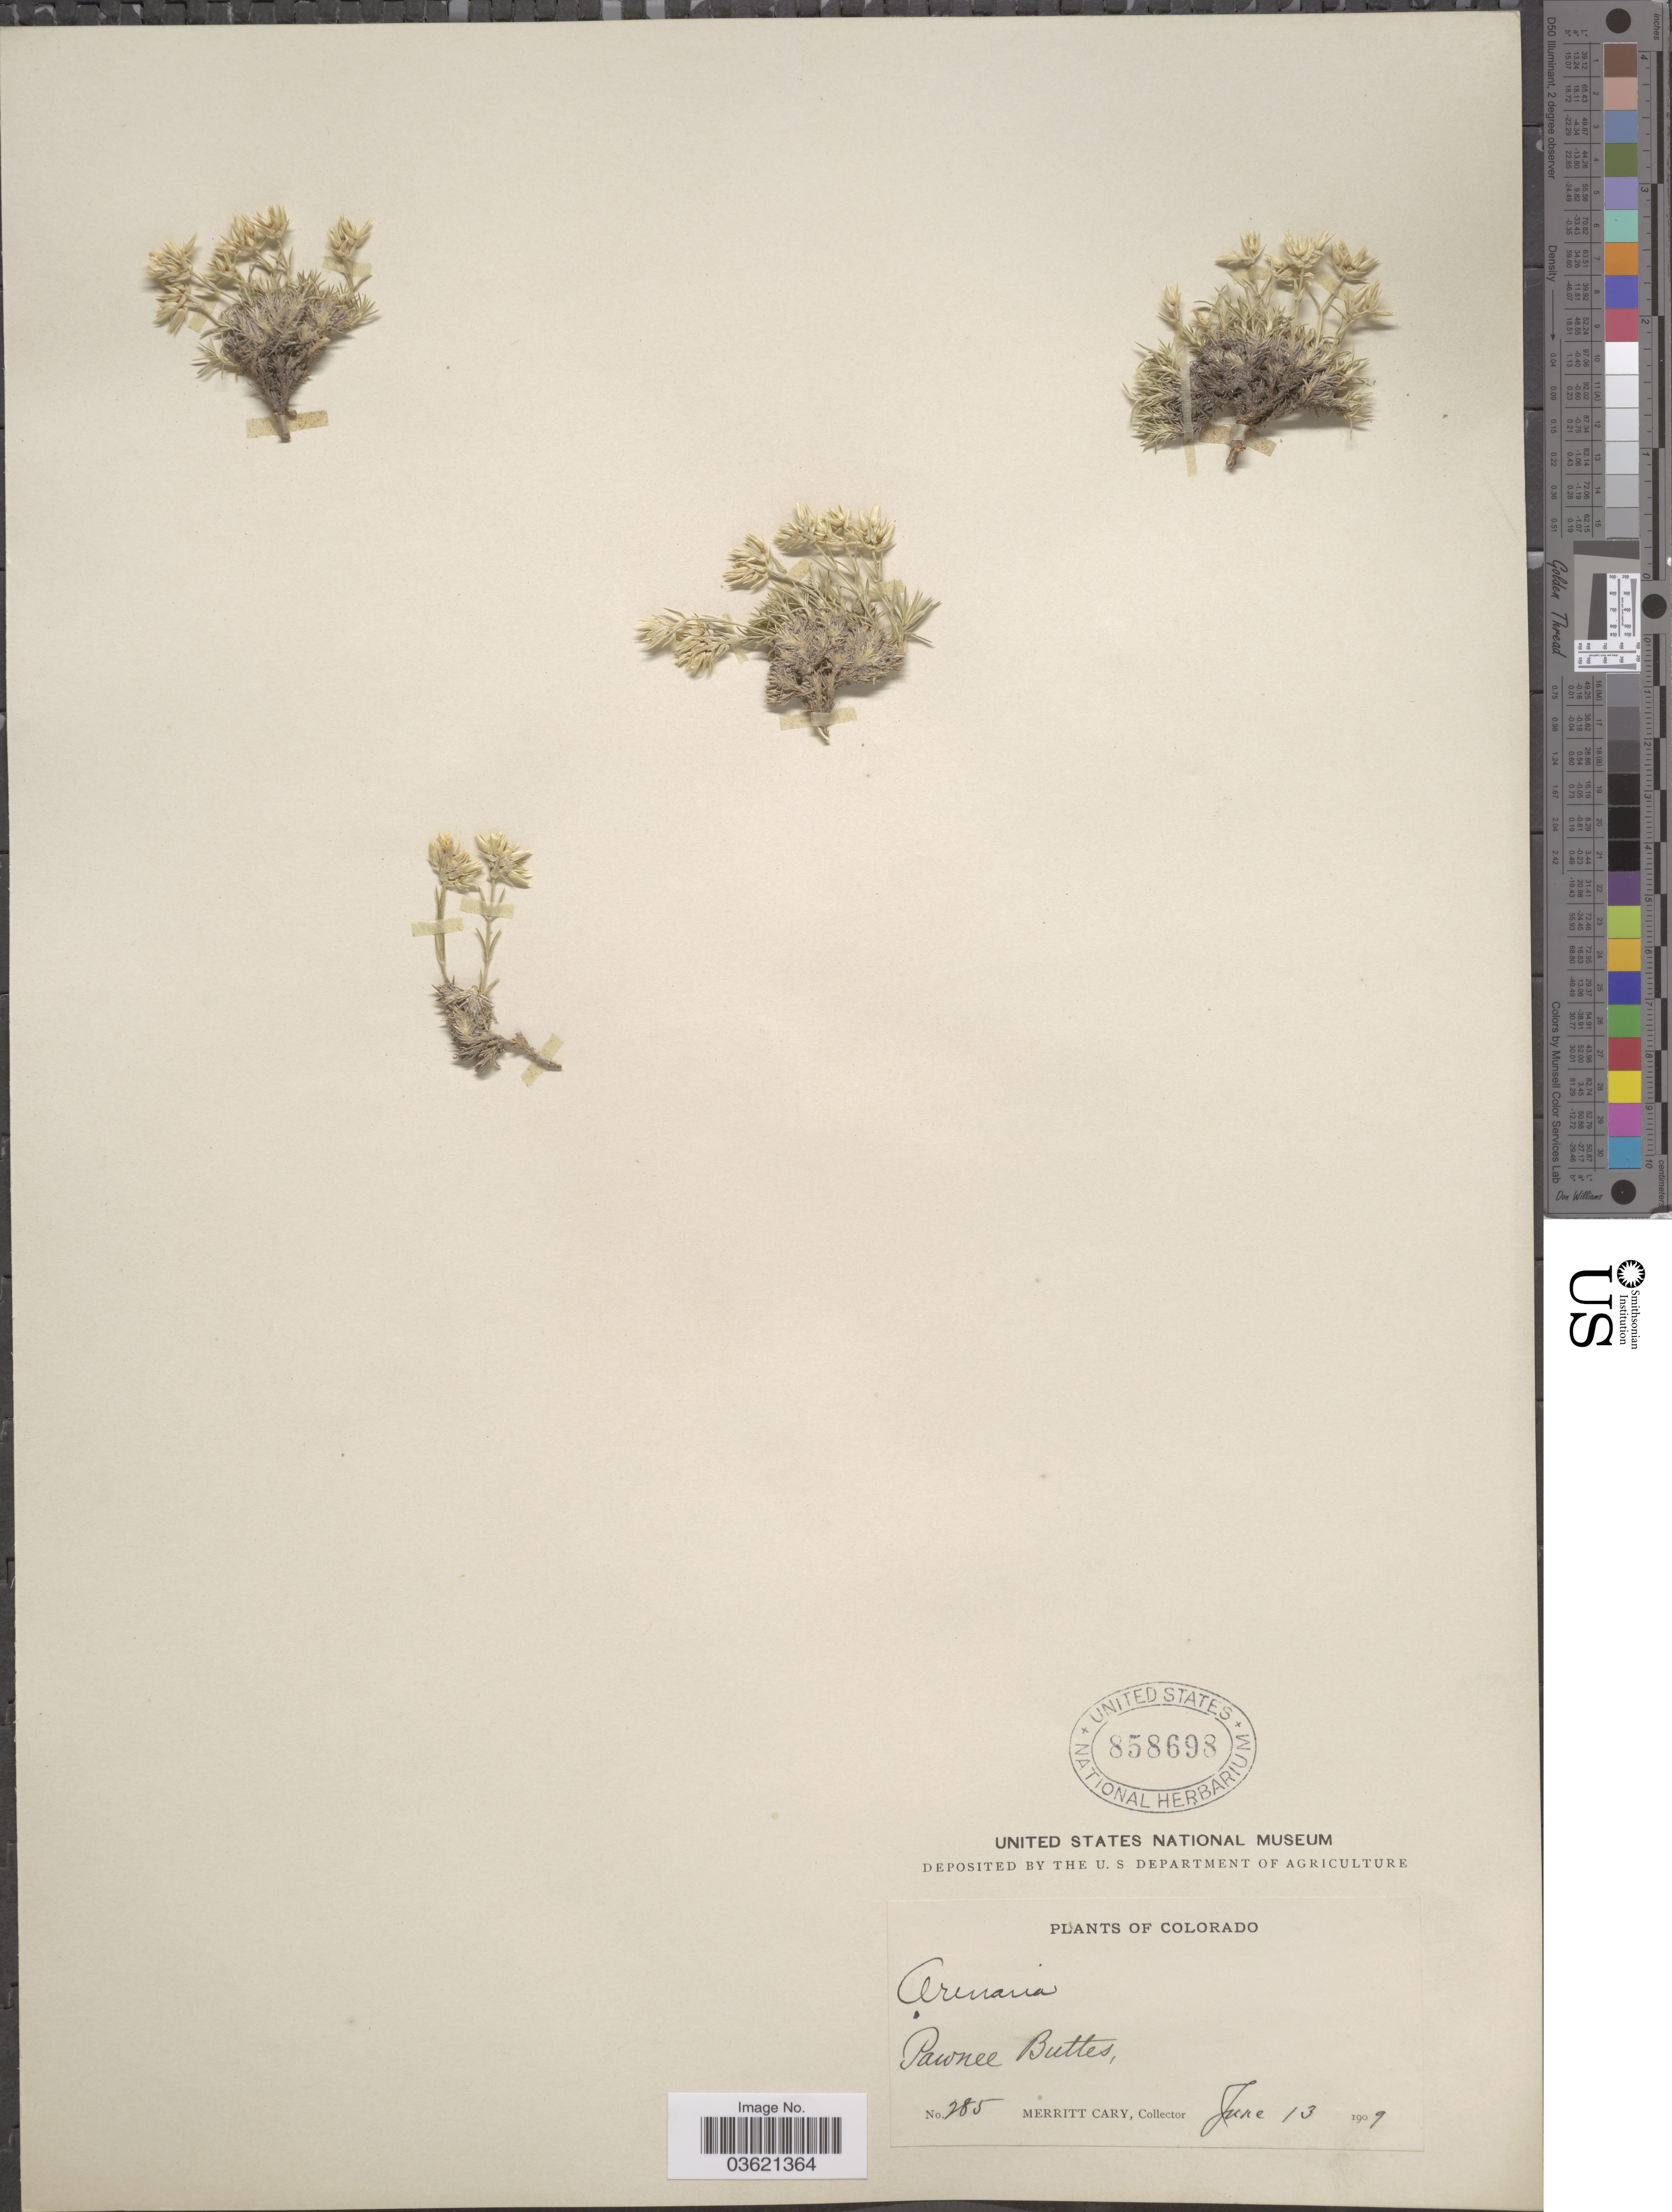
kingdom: Plantae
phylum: Tracheophyta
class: Magnoliopsida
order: Caryophyllales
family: Caryophyllaceae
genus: Arenaria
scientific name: Arenaria sp.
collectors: M. Cary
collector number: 285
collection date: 1909-06-13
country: United States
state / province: Colorado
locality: Pawnee Buttes.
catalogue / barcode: US 858698